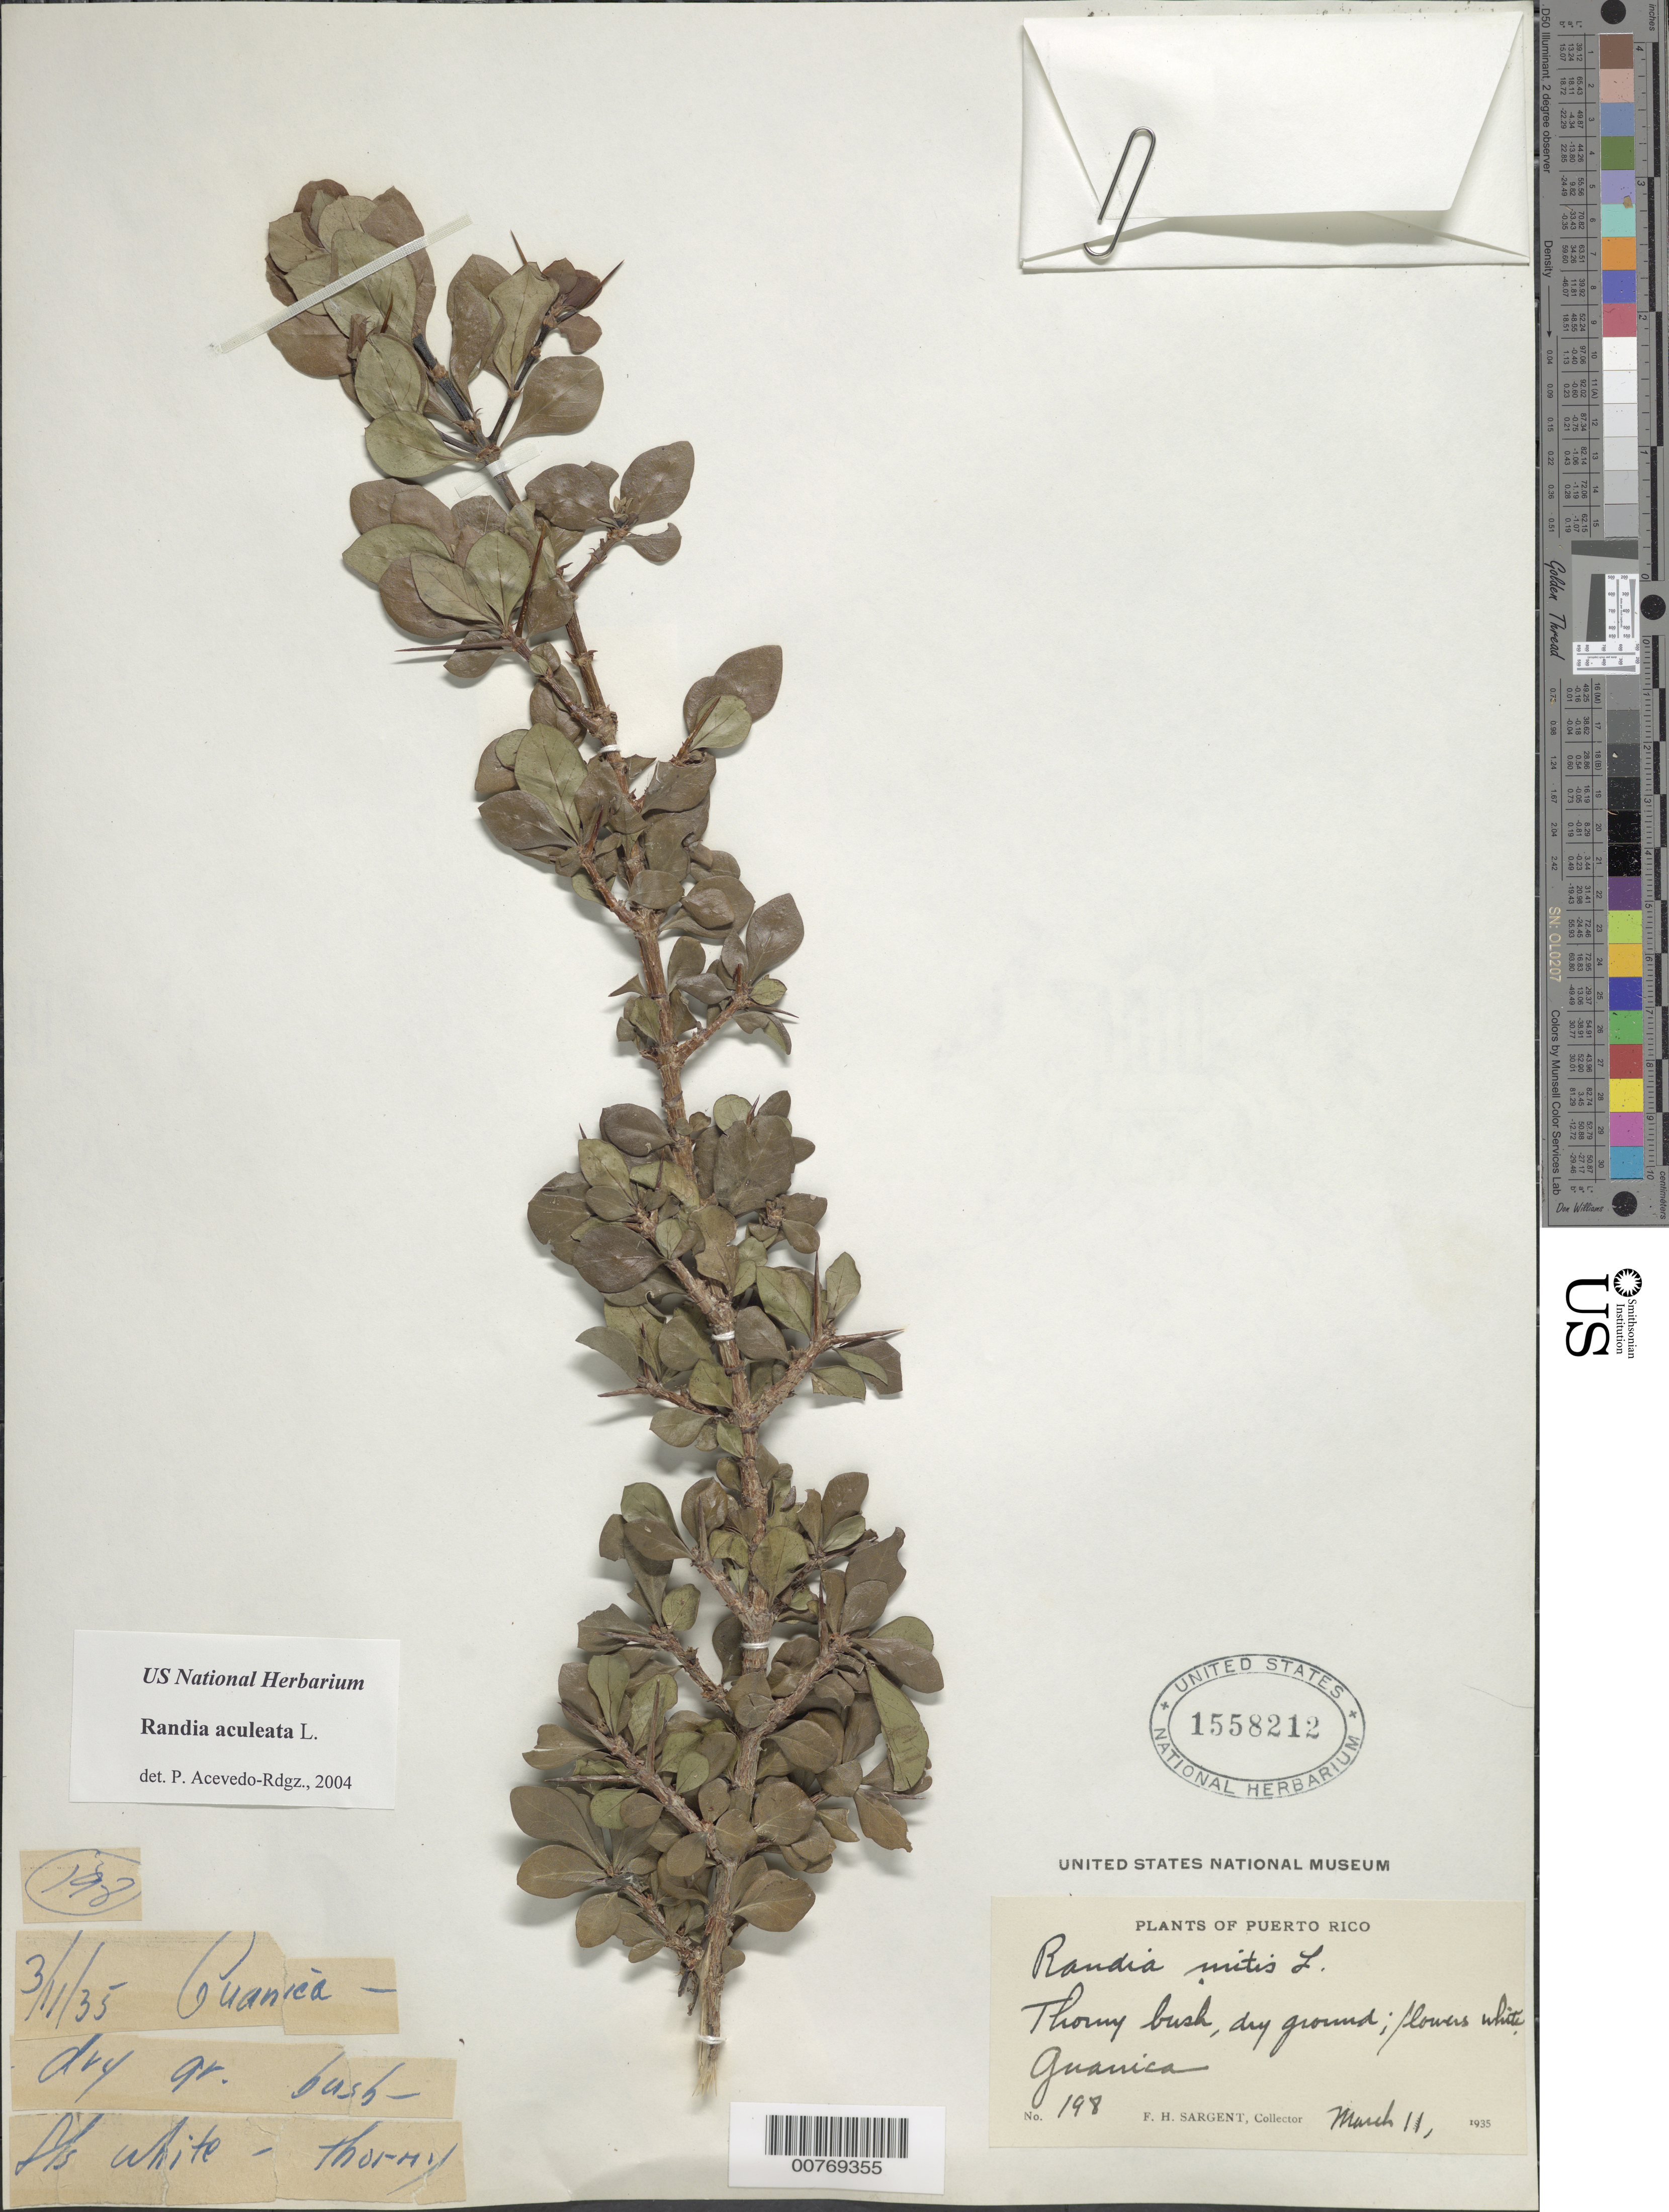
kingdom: Plantae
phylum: Tracheophyta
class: Magnoliopsida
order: Gentianales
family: Rubiaceae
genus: Randia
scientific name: Randia aculeata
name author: L.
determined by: Acevedo-Rodríguez, P., (BOT), Smithsonian Institution - National Museum of Natural History (UNITED STATES)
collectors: F. H. Sargent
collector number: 198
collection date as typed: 11 Mar 1935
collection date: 1935-03-11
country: Puerto Rico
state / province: Guánica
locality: Guanica; dry ground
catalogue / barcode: US 1558212